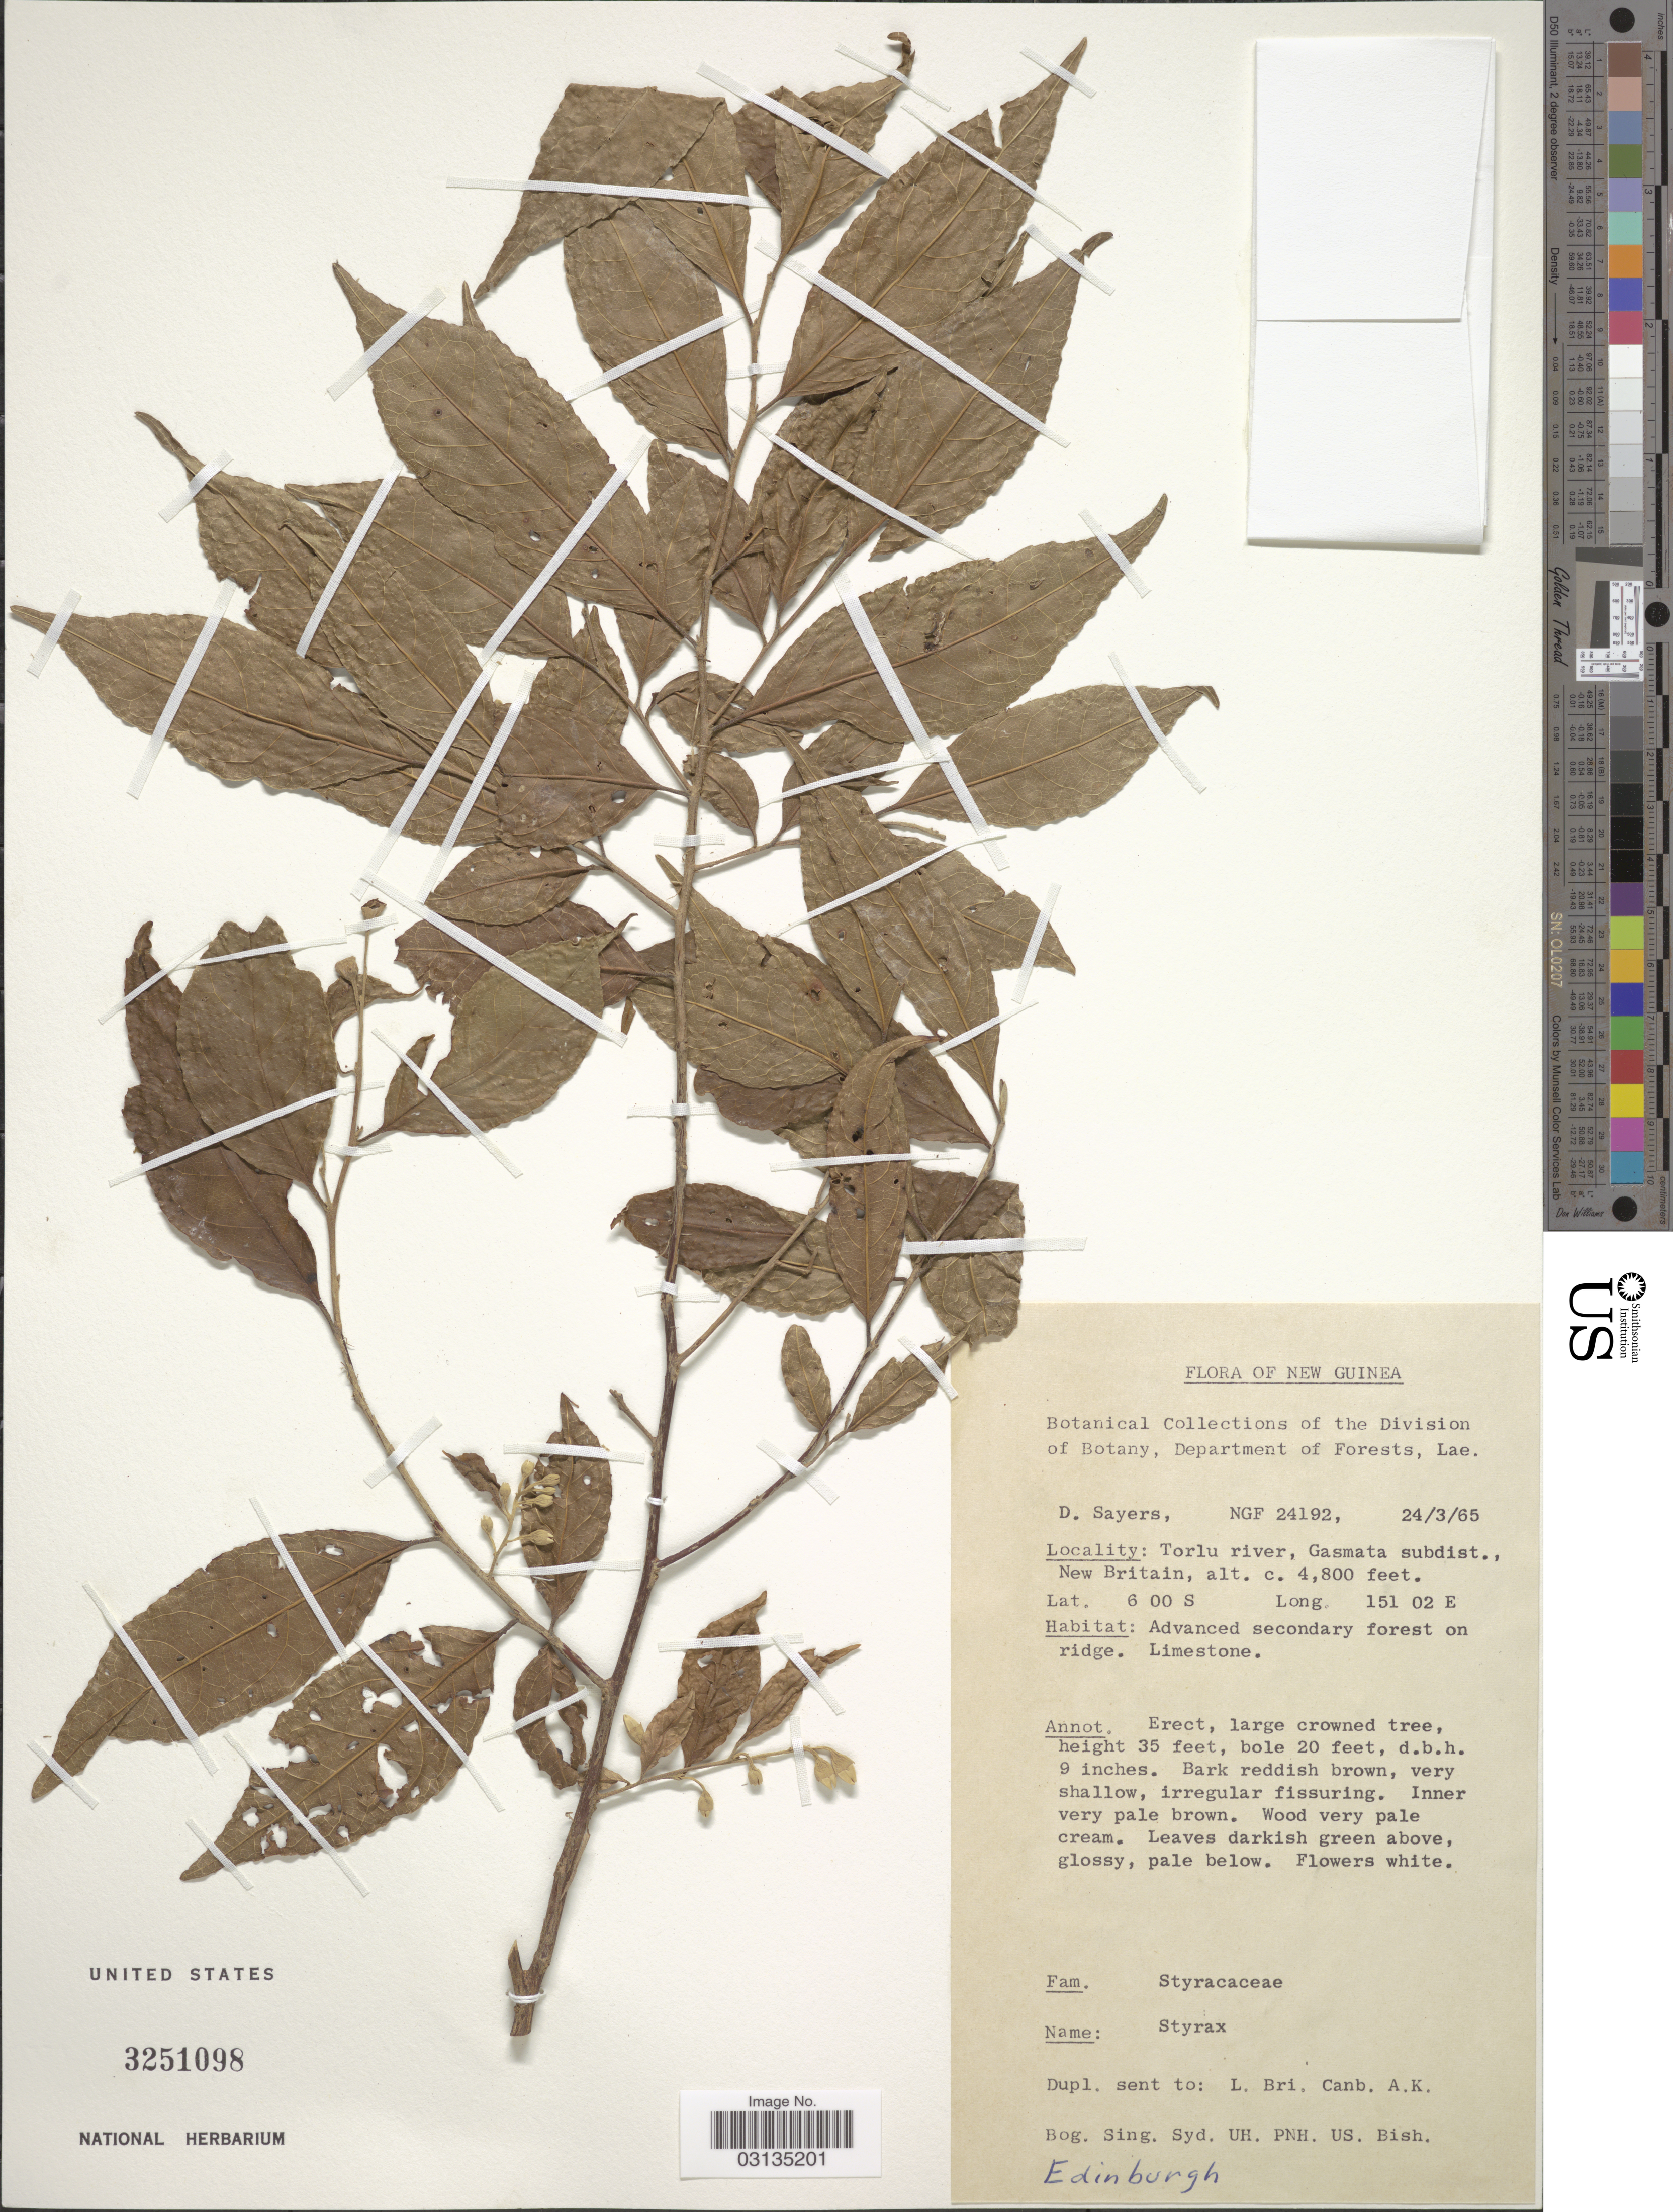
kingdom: Plantae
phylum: Tracheophyta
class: Magnoliopsida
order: Ericales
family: Styracaceae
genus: Styrax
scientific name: Styrax sp.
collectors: D. Sayers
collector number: NGF24192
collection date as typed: Transcribed d/m/y: 24/3/65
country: Papua New Guinea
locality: New Guinea, Torlu river, Gasmata subdist., New Britain.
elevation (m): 1463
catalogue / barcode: US 3251098